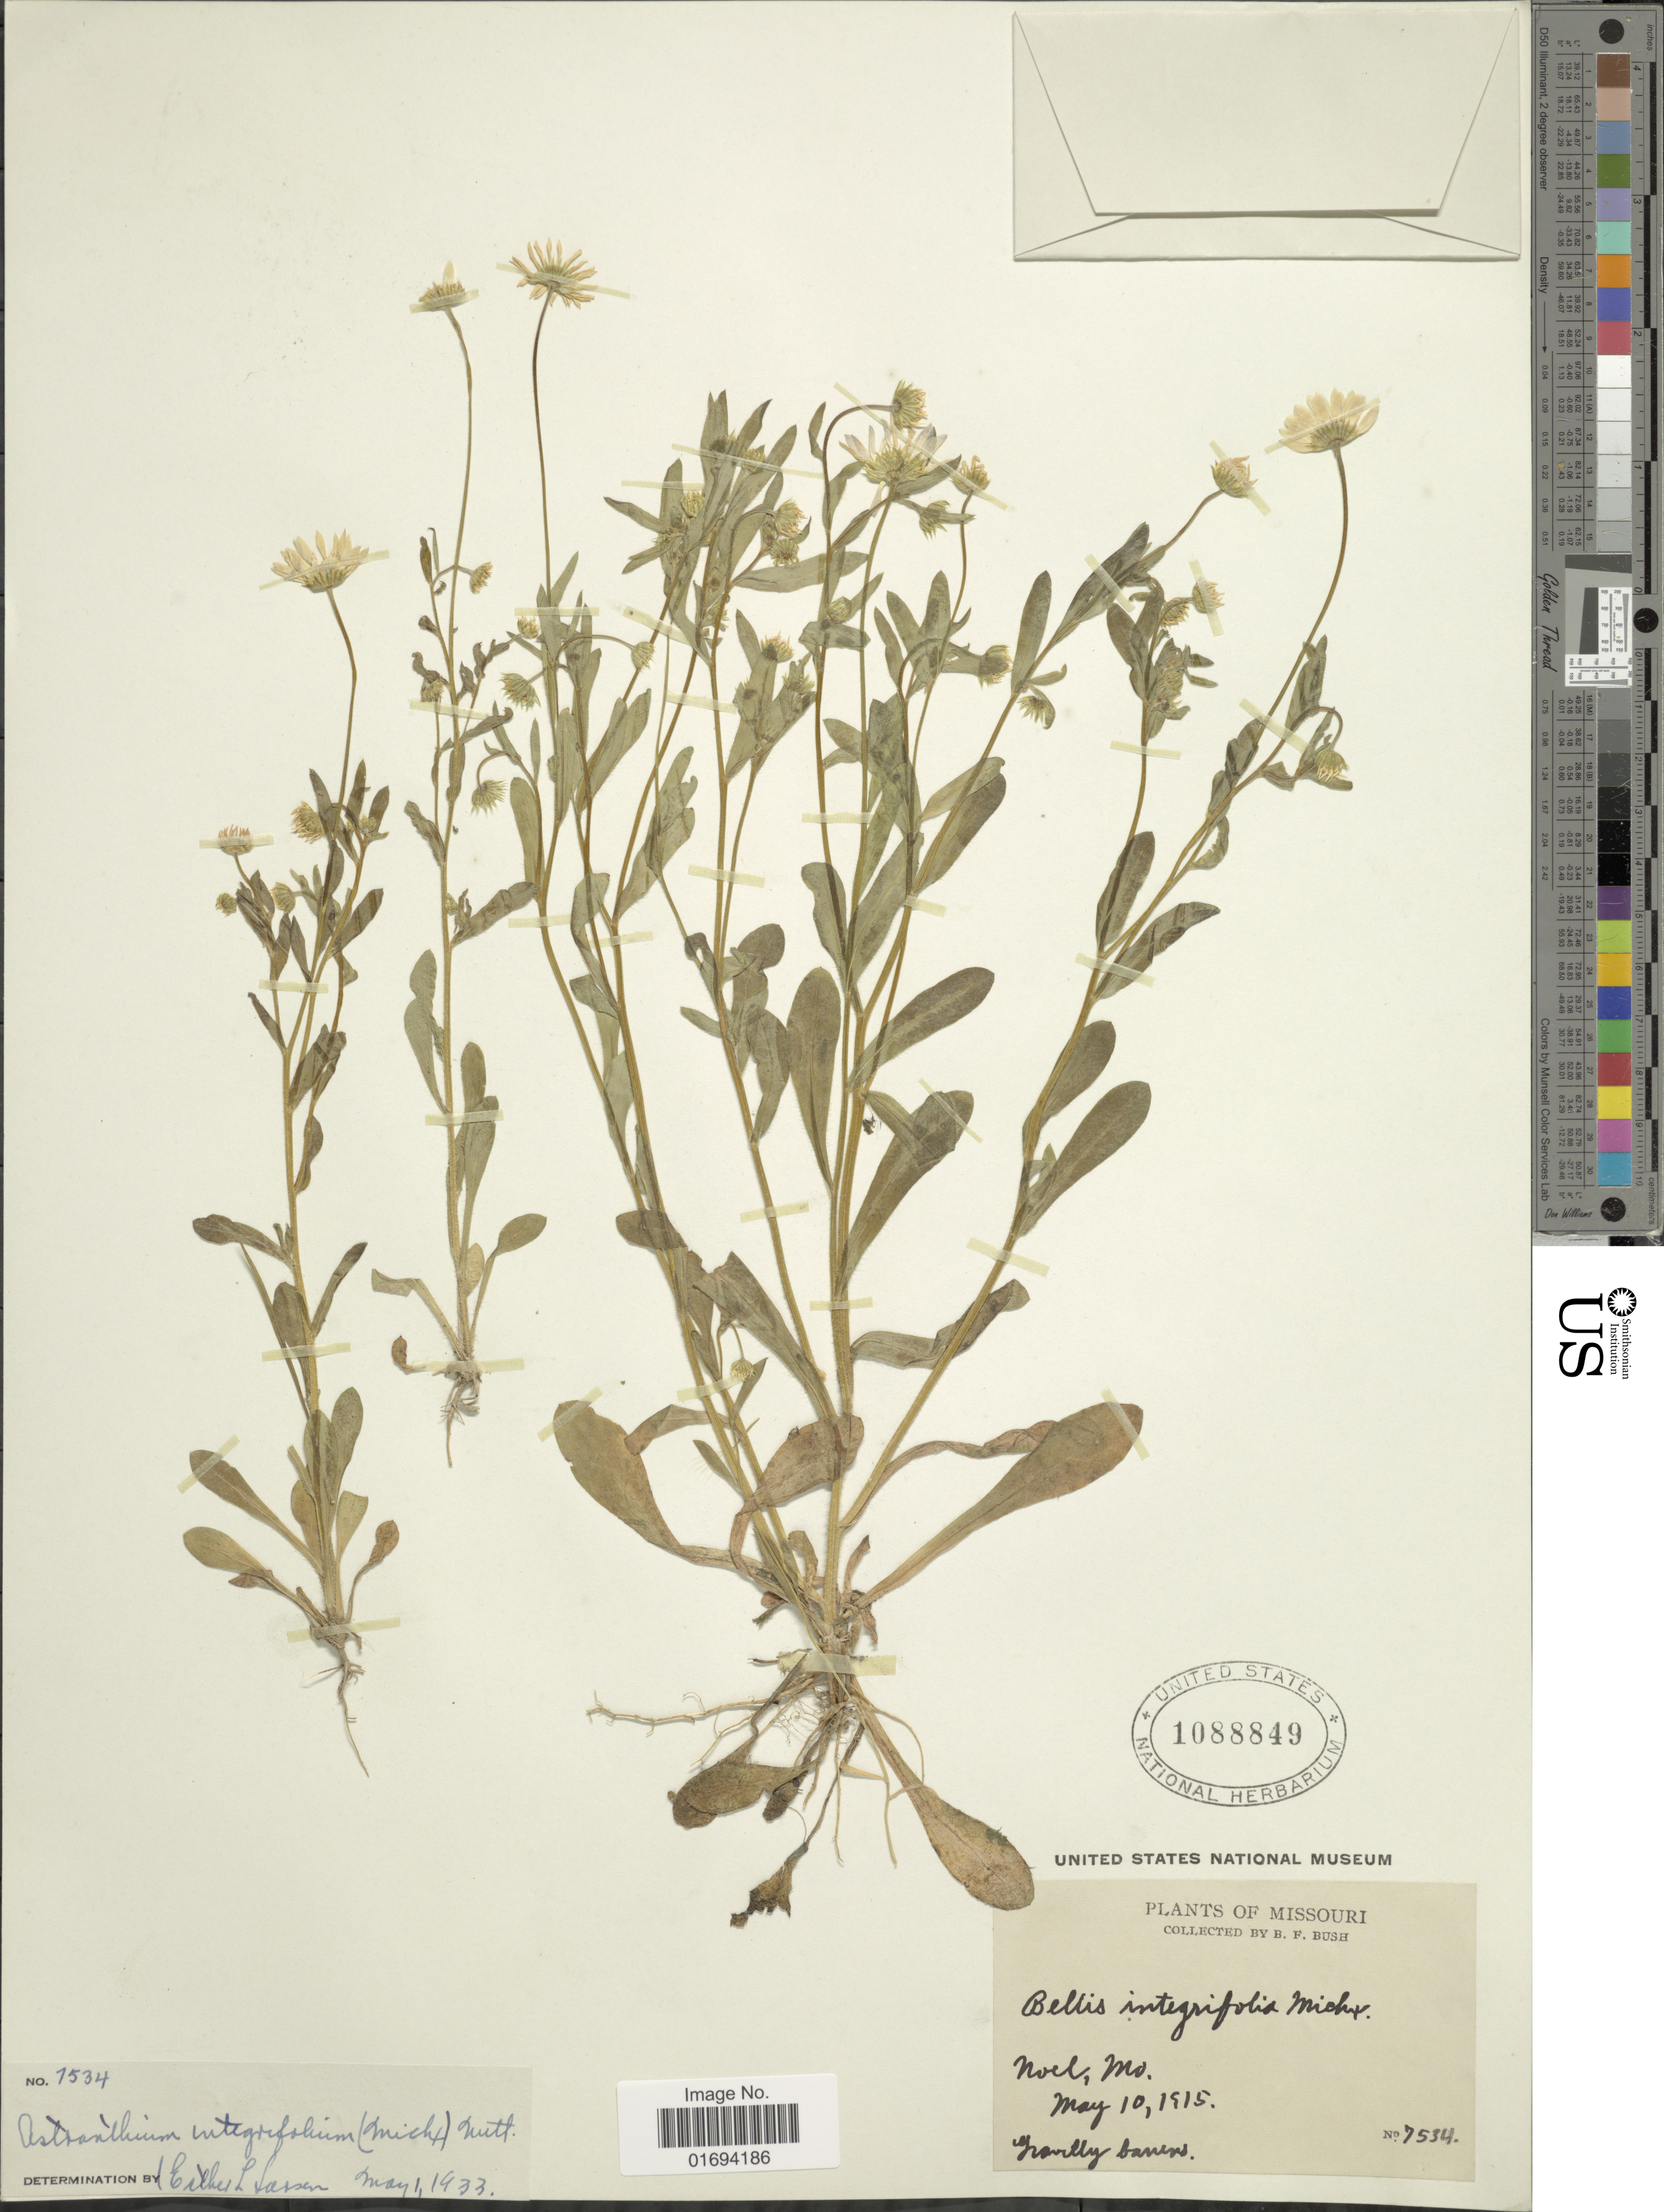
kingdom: Plantae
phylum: Tracheophyta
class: Magnoliopsida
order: Asterales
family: Asteraceae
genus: Astranthium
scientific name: Astranthium integrifolium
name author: (Michx.) Nutt.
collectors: B. F. Bush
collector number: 7534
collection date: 1915-05-10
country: United States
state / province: Missouri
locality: Noel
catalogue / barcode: US 1088849